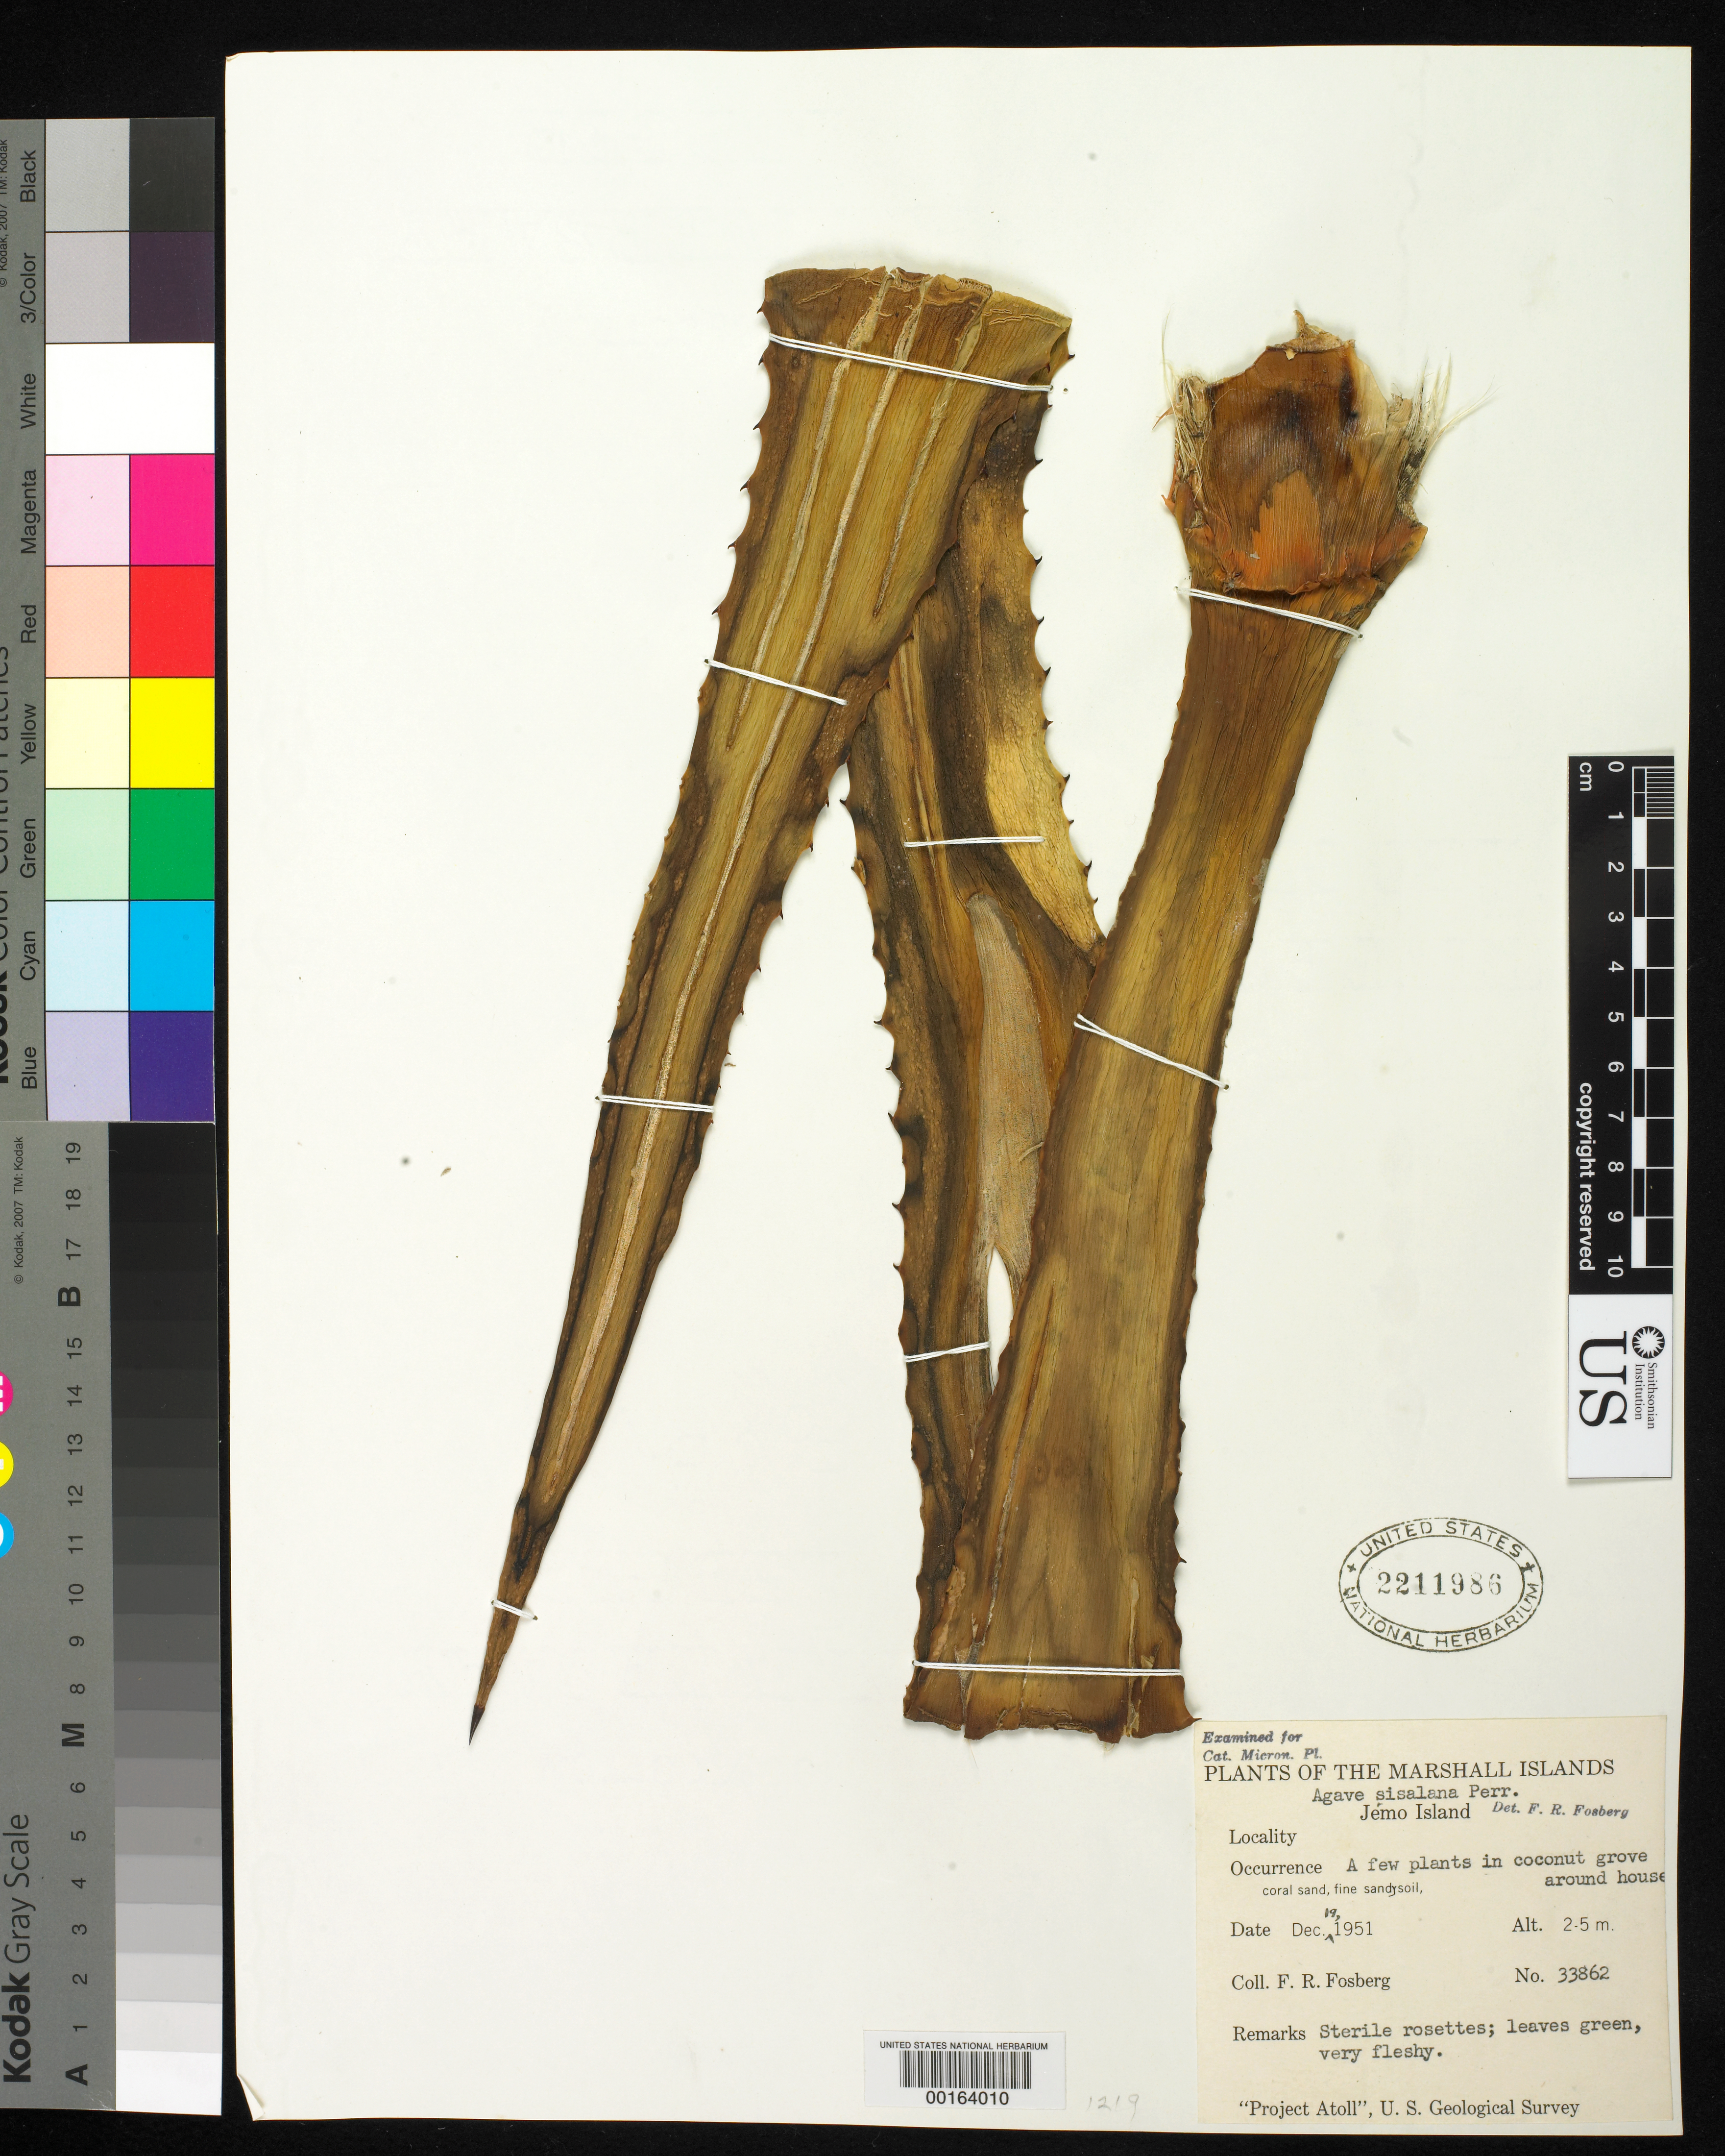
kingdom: Plantae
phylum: Tracheophyta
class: Liliopsida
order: Asparagales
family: Asparagaceae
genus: Agave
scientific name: Agave sisalana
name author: Perrine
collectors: F. R. Fosberg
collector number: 33862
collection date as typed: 19 Dec 1951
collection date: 1951-12-19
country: Marshall Islands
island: Bokaak [Pokak] Atoll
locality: Jemo Islet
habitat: In coconut grove; around house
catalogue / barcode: US 2211986